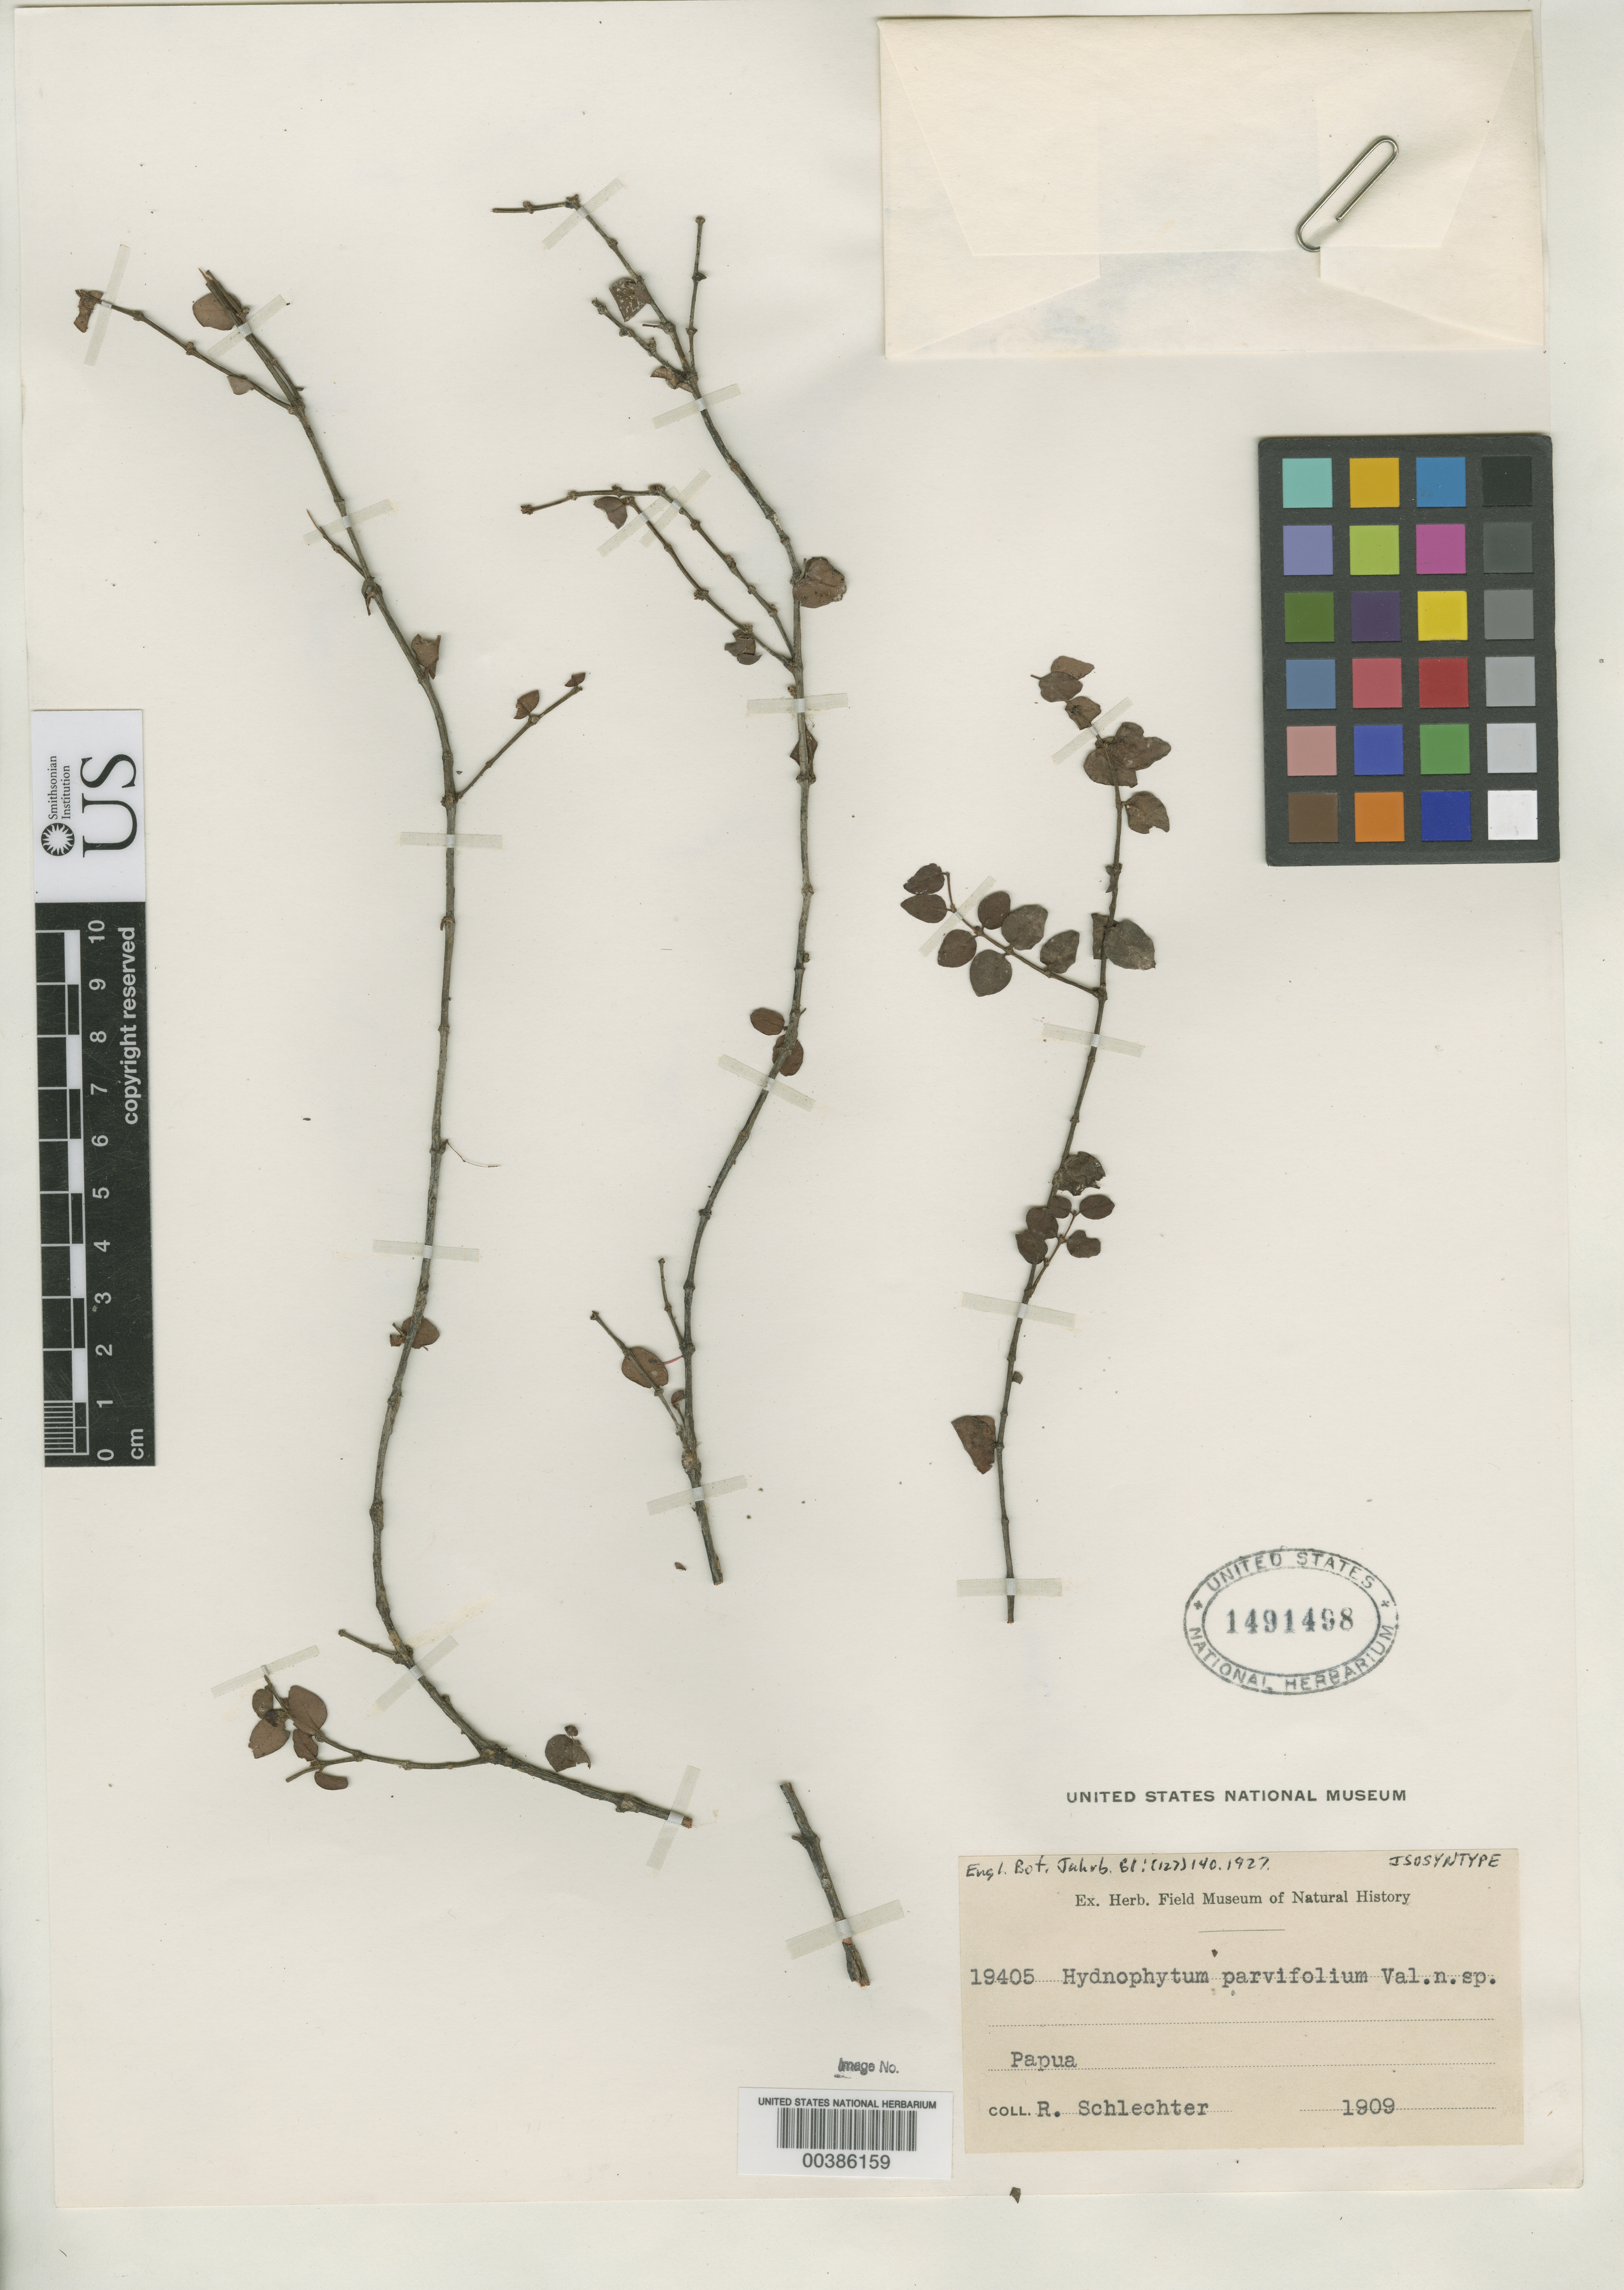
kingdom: Plantae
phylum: Tracheophyta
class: Magnoliopsida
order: Gentianales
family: Rubiaceae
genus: Hydnophytum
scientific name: Hydnophytum parvifolium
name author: Valeton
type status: Isosyntype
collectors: F. R. R. Schlechter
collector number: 19405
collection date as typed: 1905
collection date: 1905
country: Papua New Guinea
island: New Guinea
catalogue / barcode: US 1491498